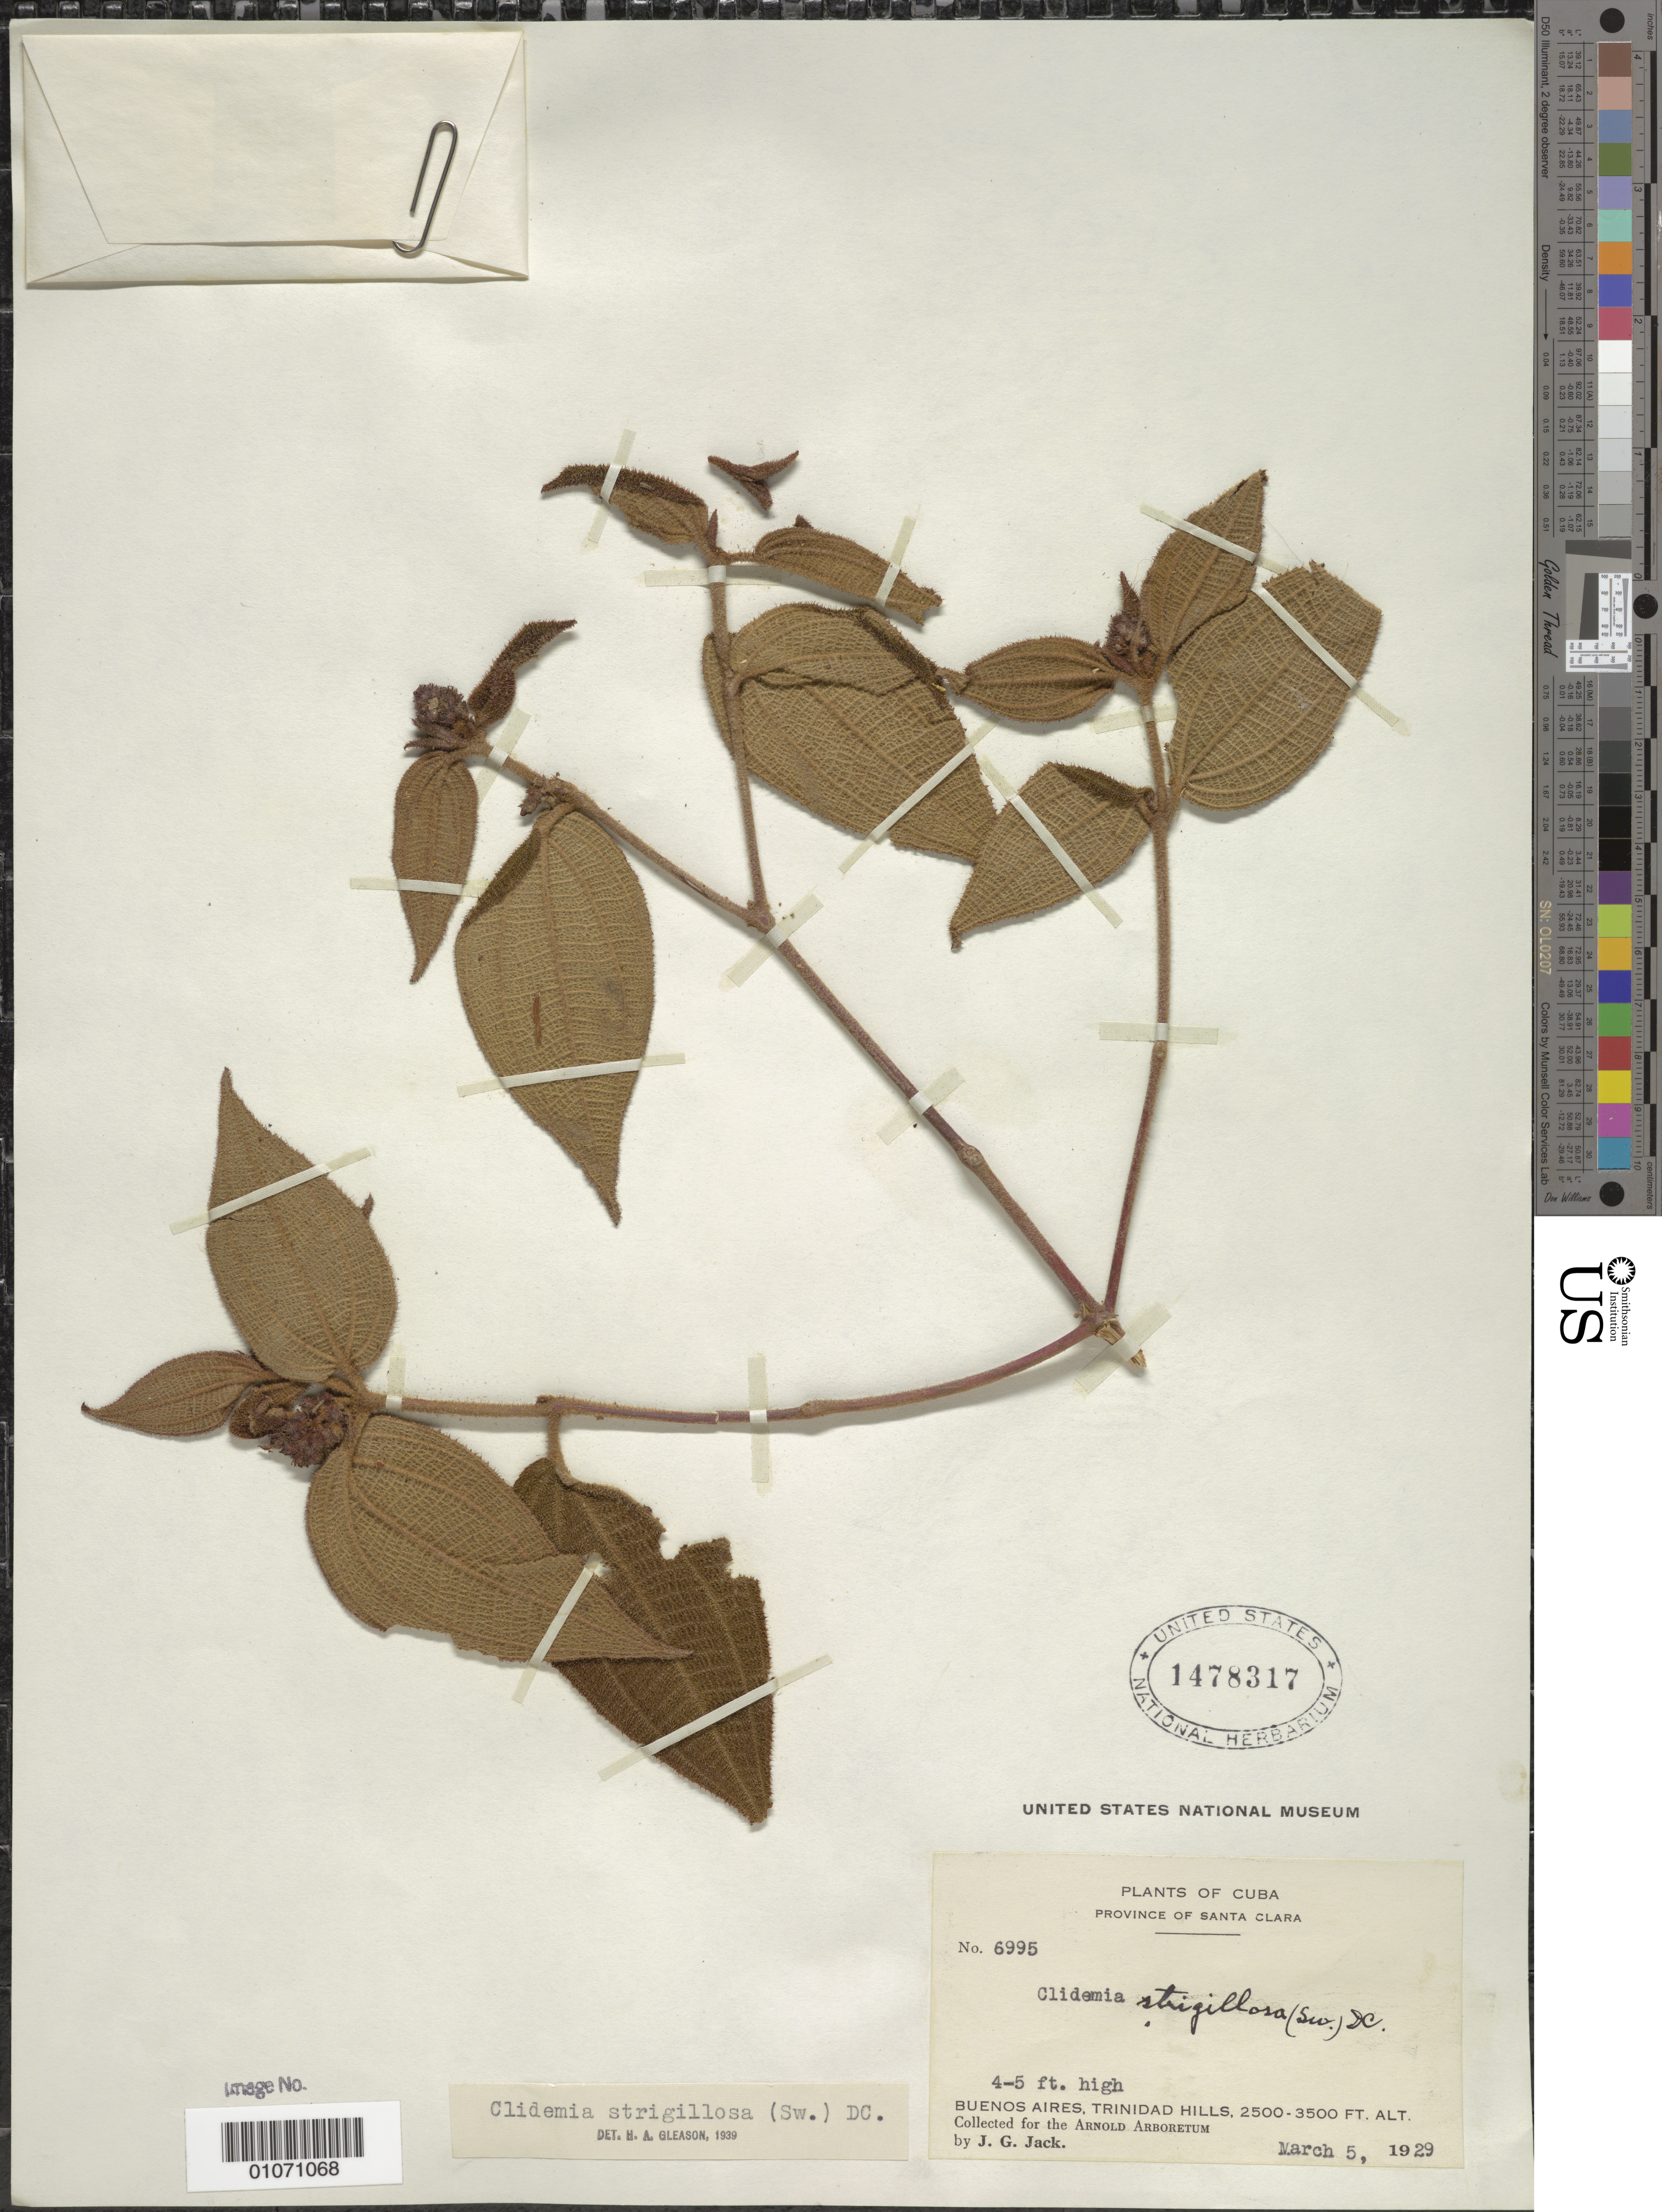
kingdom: Plantae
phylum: Tracheophyta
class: Magnoliopsida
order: Myrtales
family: Melastomataceae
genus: Clidemia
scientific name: Clidemia strigillosa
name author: (Sw.) DC.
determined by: Gleason, H. A.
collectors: J. G. Jack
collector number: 6995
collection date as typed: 05 Mar 1929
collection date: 1929-03-05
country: Cuba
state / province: Santa Clara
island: Cuba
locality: Buenos Aires, Trinidad Hills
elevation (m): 762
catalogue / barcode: US 1478317